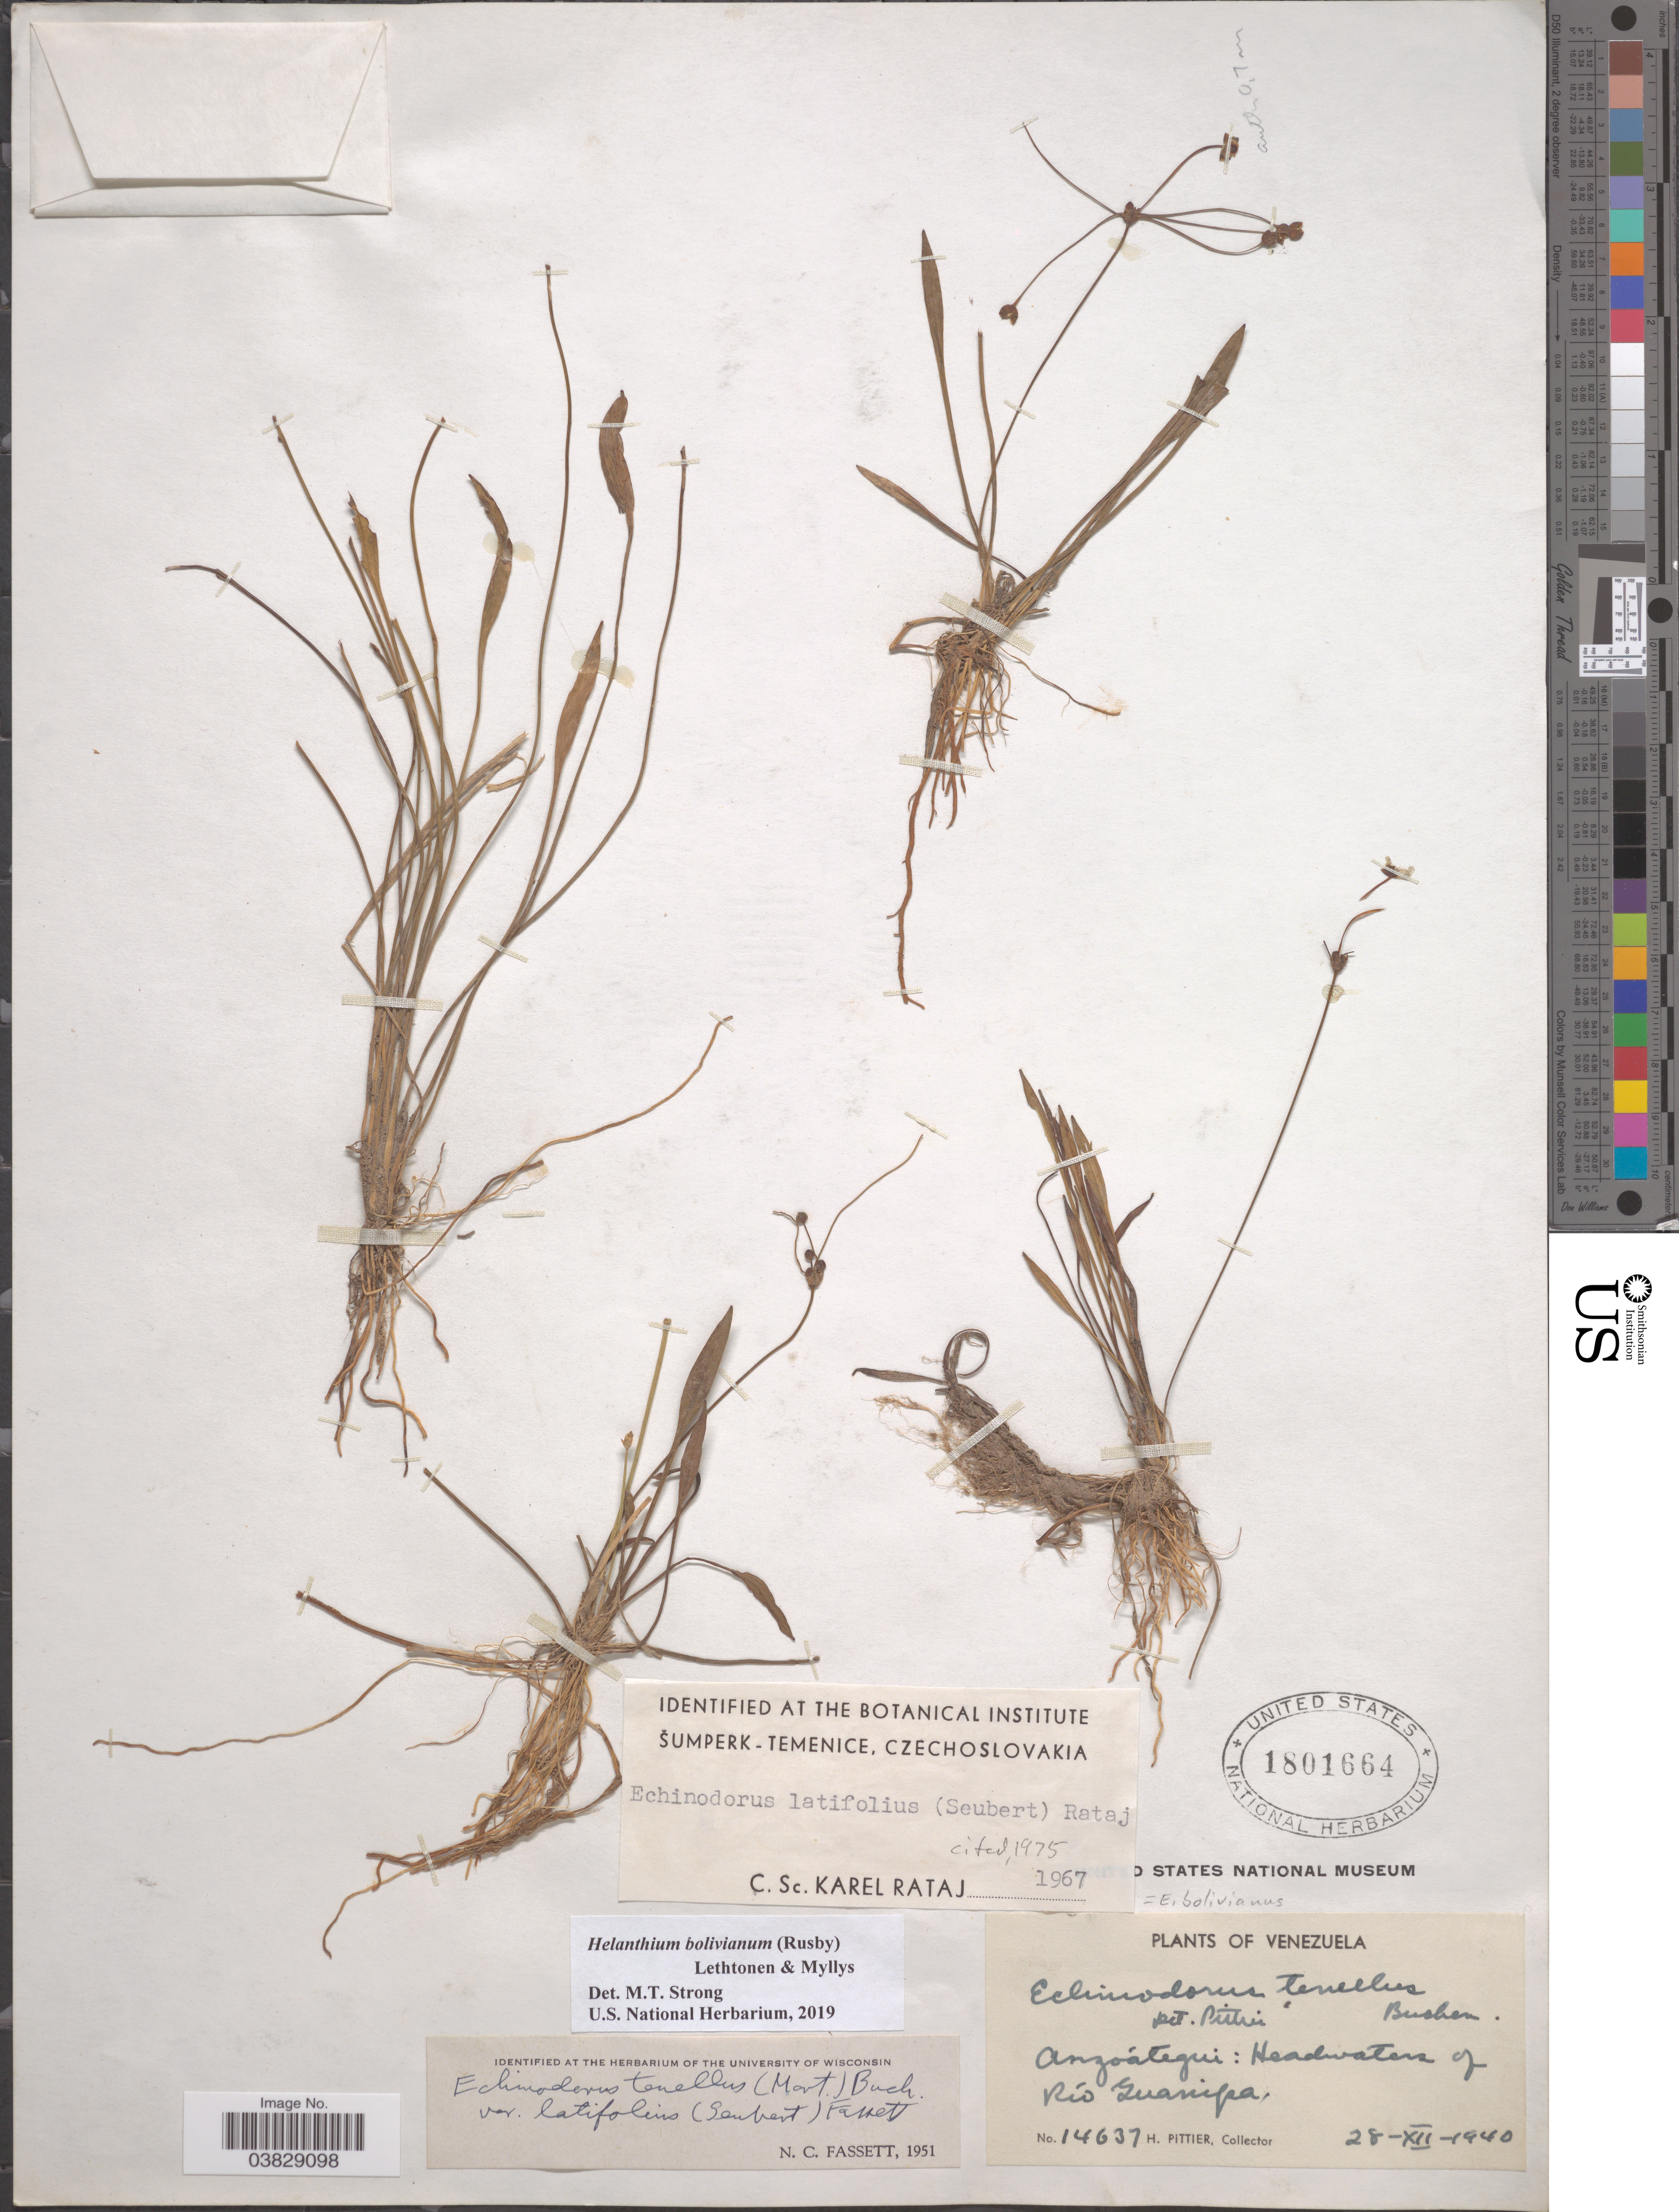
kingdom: Plantae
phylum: Tracheophyta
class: Liliopsida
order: Alismatales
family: Alismataceae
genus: Helanthium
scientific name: Helanthium bolivianum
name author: (Rusby) Lehtonen & Myllys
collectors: H. F. Pittier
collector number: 14637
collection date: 1940-12-28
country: Venezuela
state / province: Anzoategui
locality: Headwaters of Río Guanipa.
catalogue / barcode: US 1801664